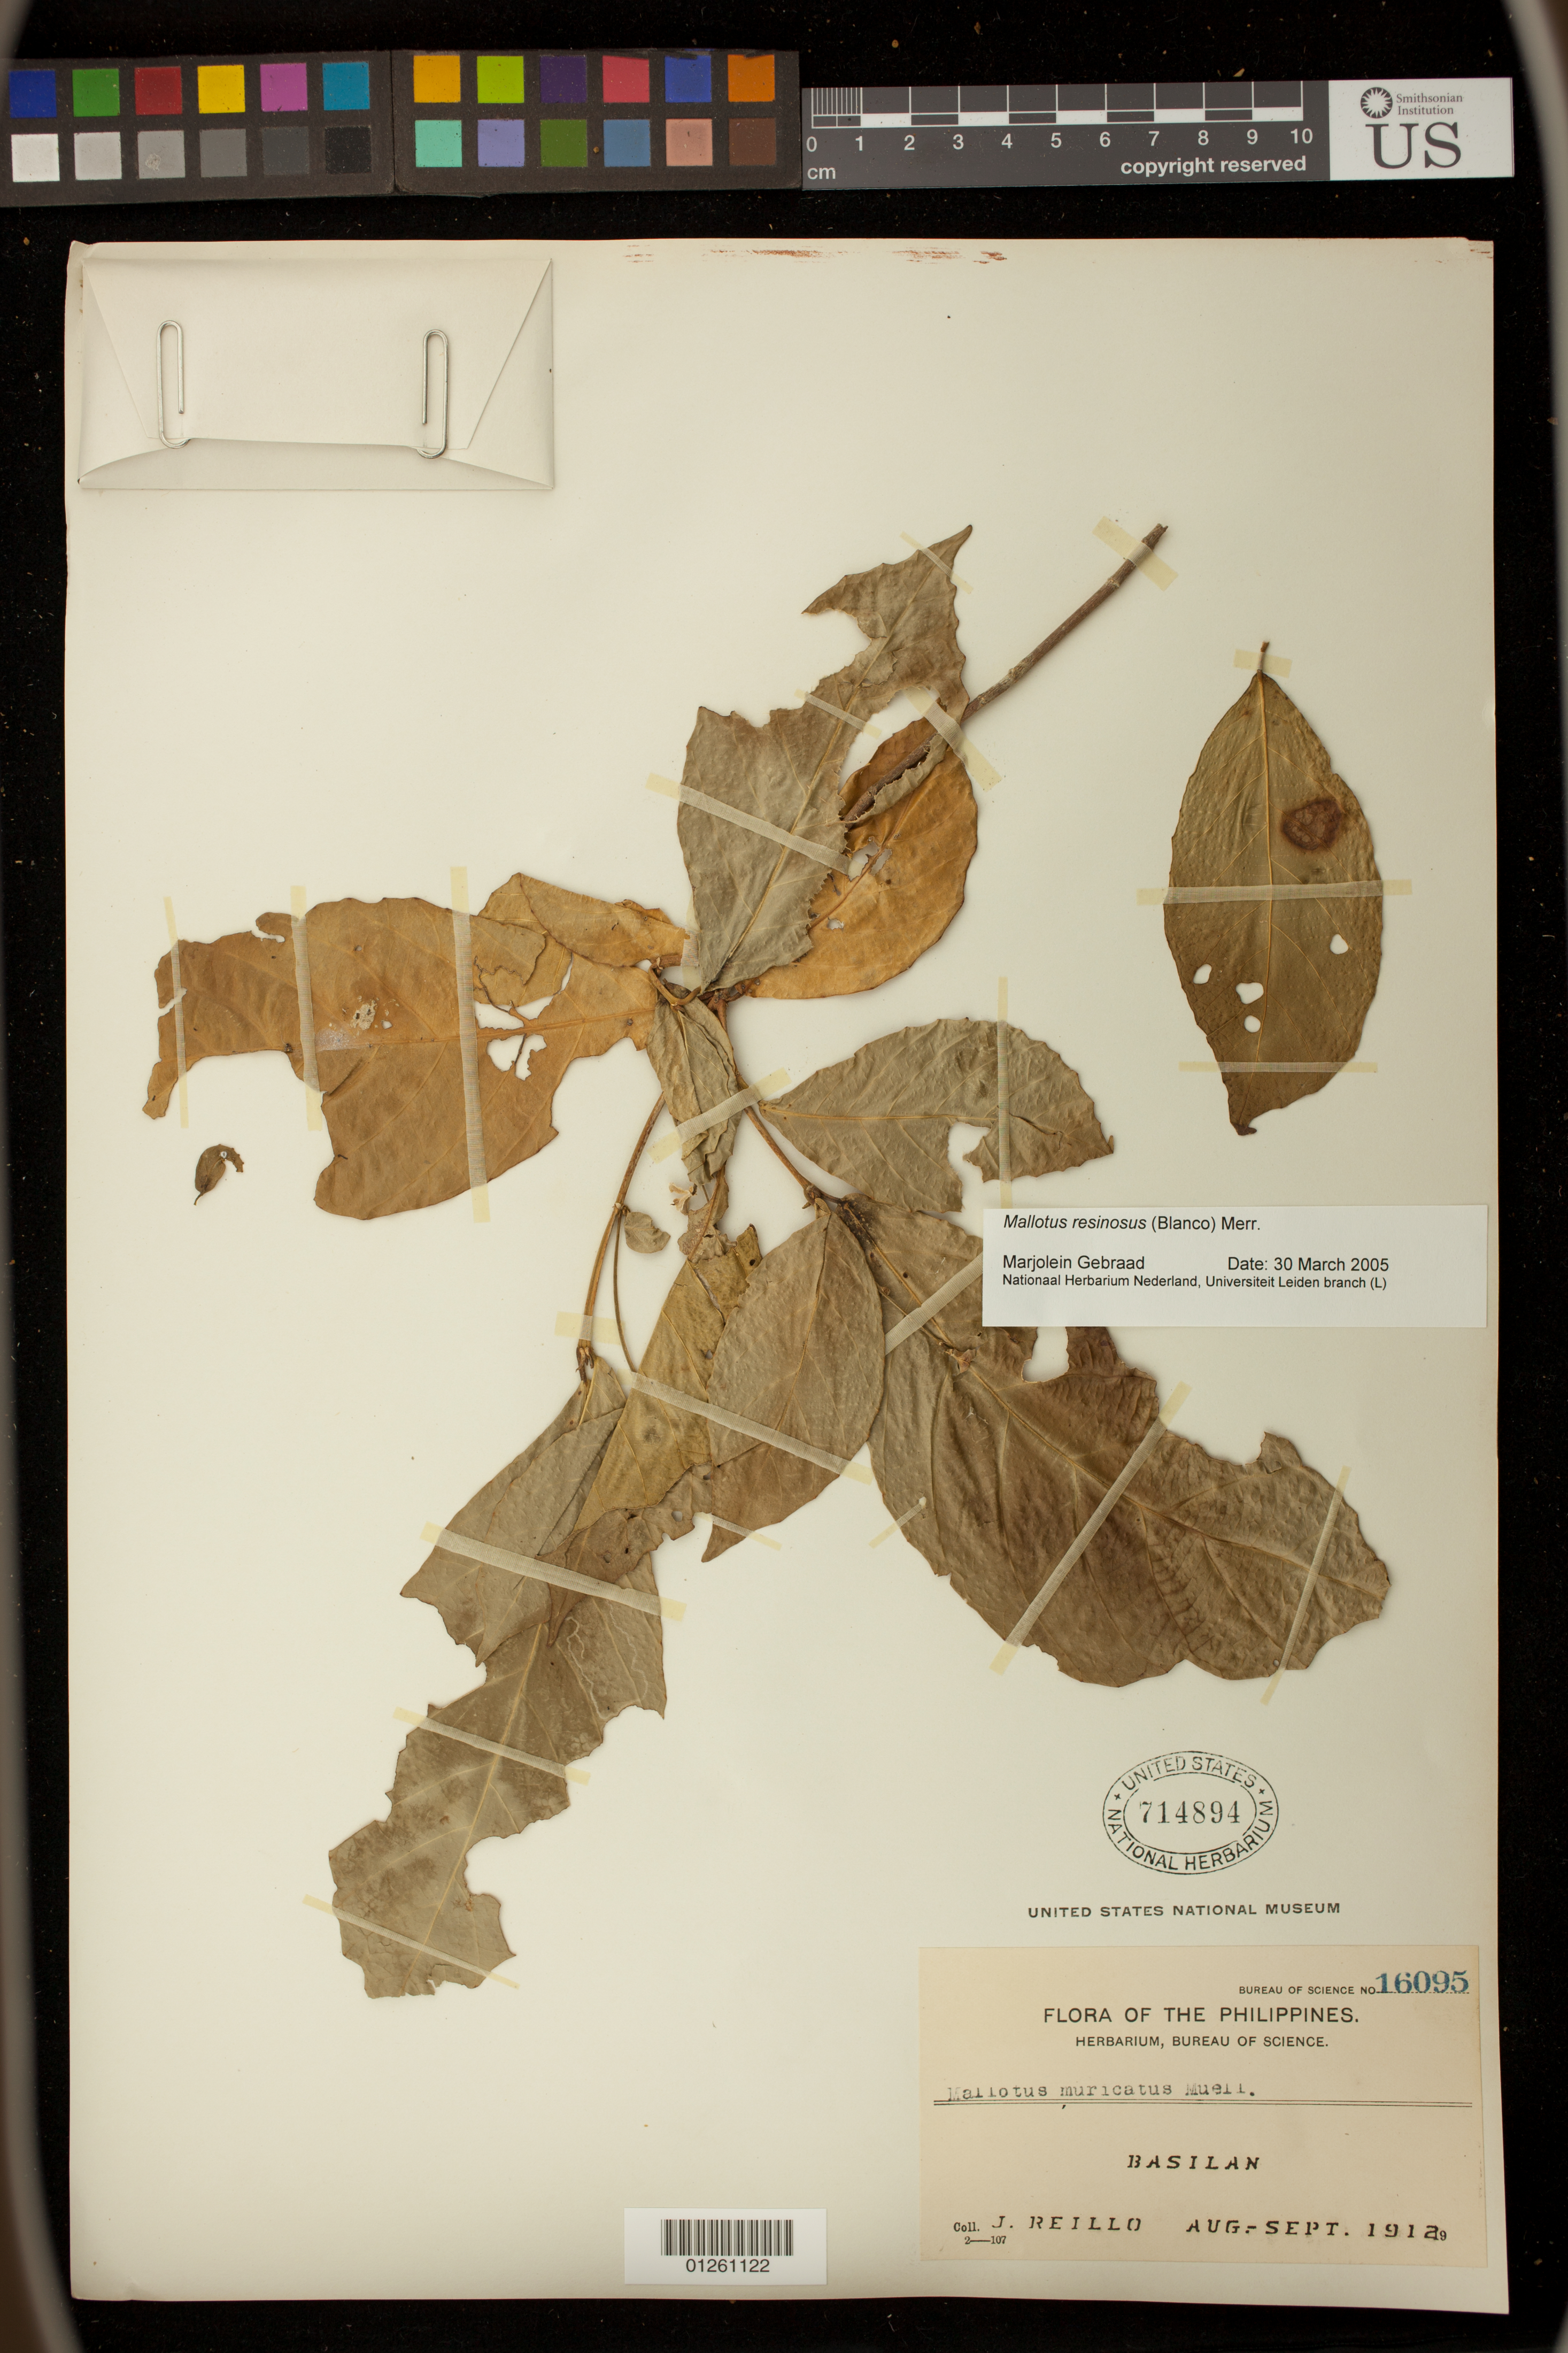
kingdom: Plantae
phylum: Tracheophyta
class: Magnoliopsida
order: Malpighiales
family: Euphorbiaceae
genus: Mallotus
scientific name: Mallotus resinosus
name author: (Blanco) Merr.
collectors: J. Reillo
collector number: Bur. Sci. 16095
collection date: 1912-08/1912-09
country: Philippines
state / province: Muslim Mindanao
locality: Basilan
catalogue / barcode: US 714894